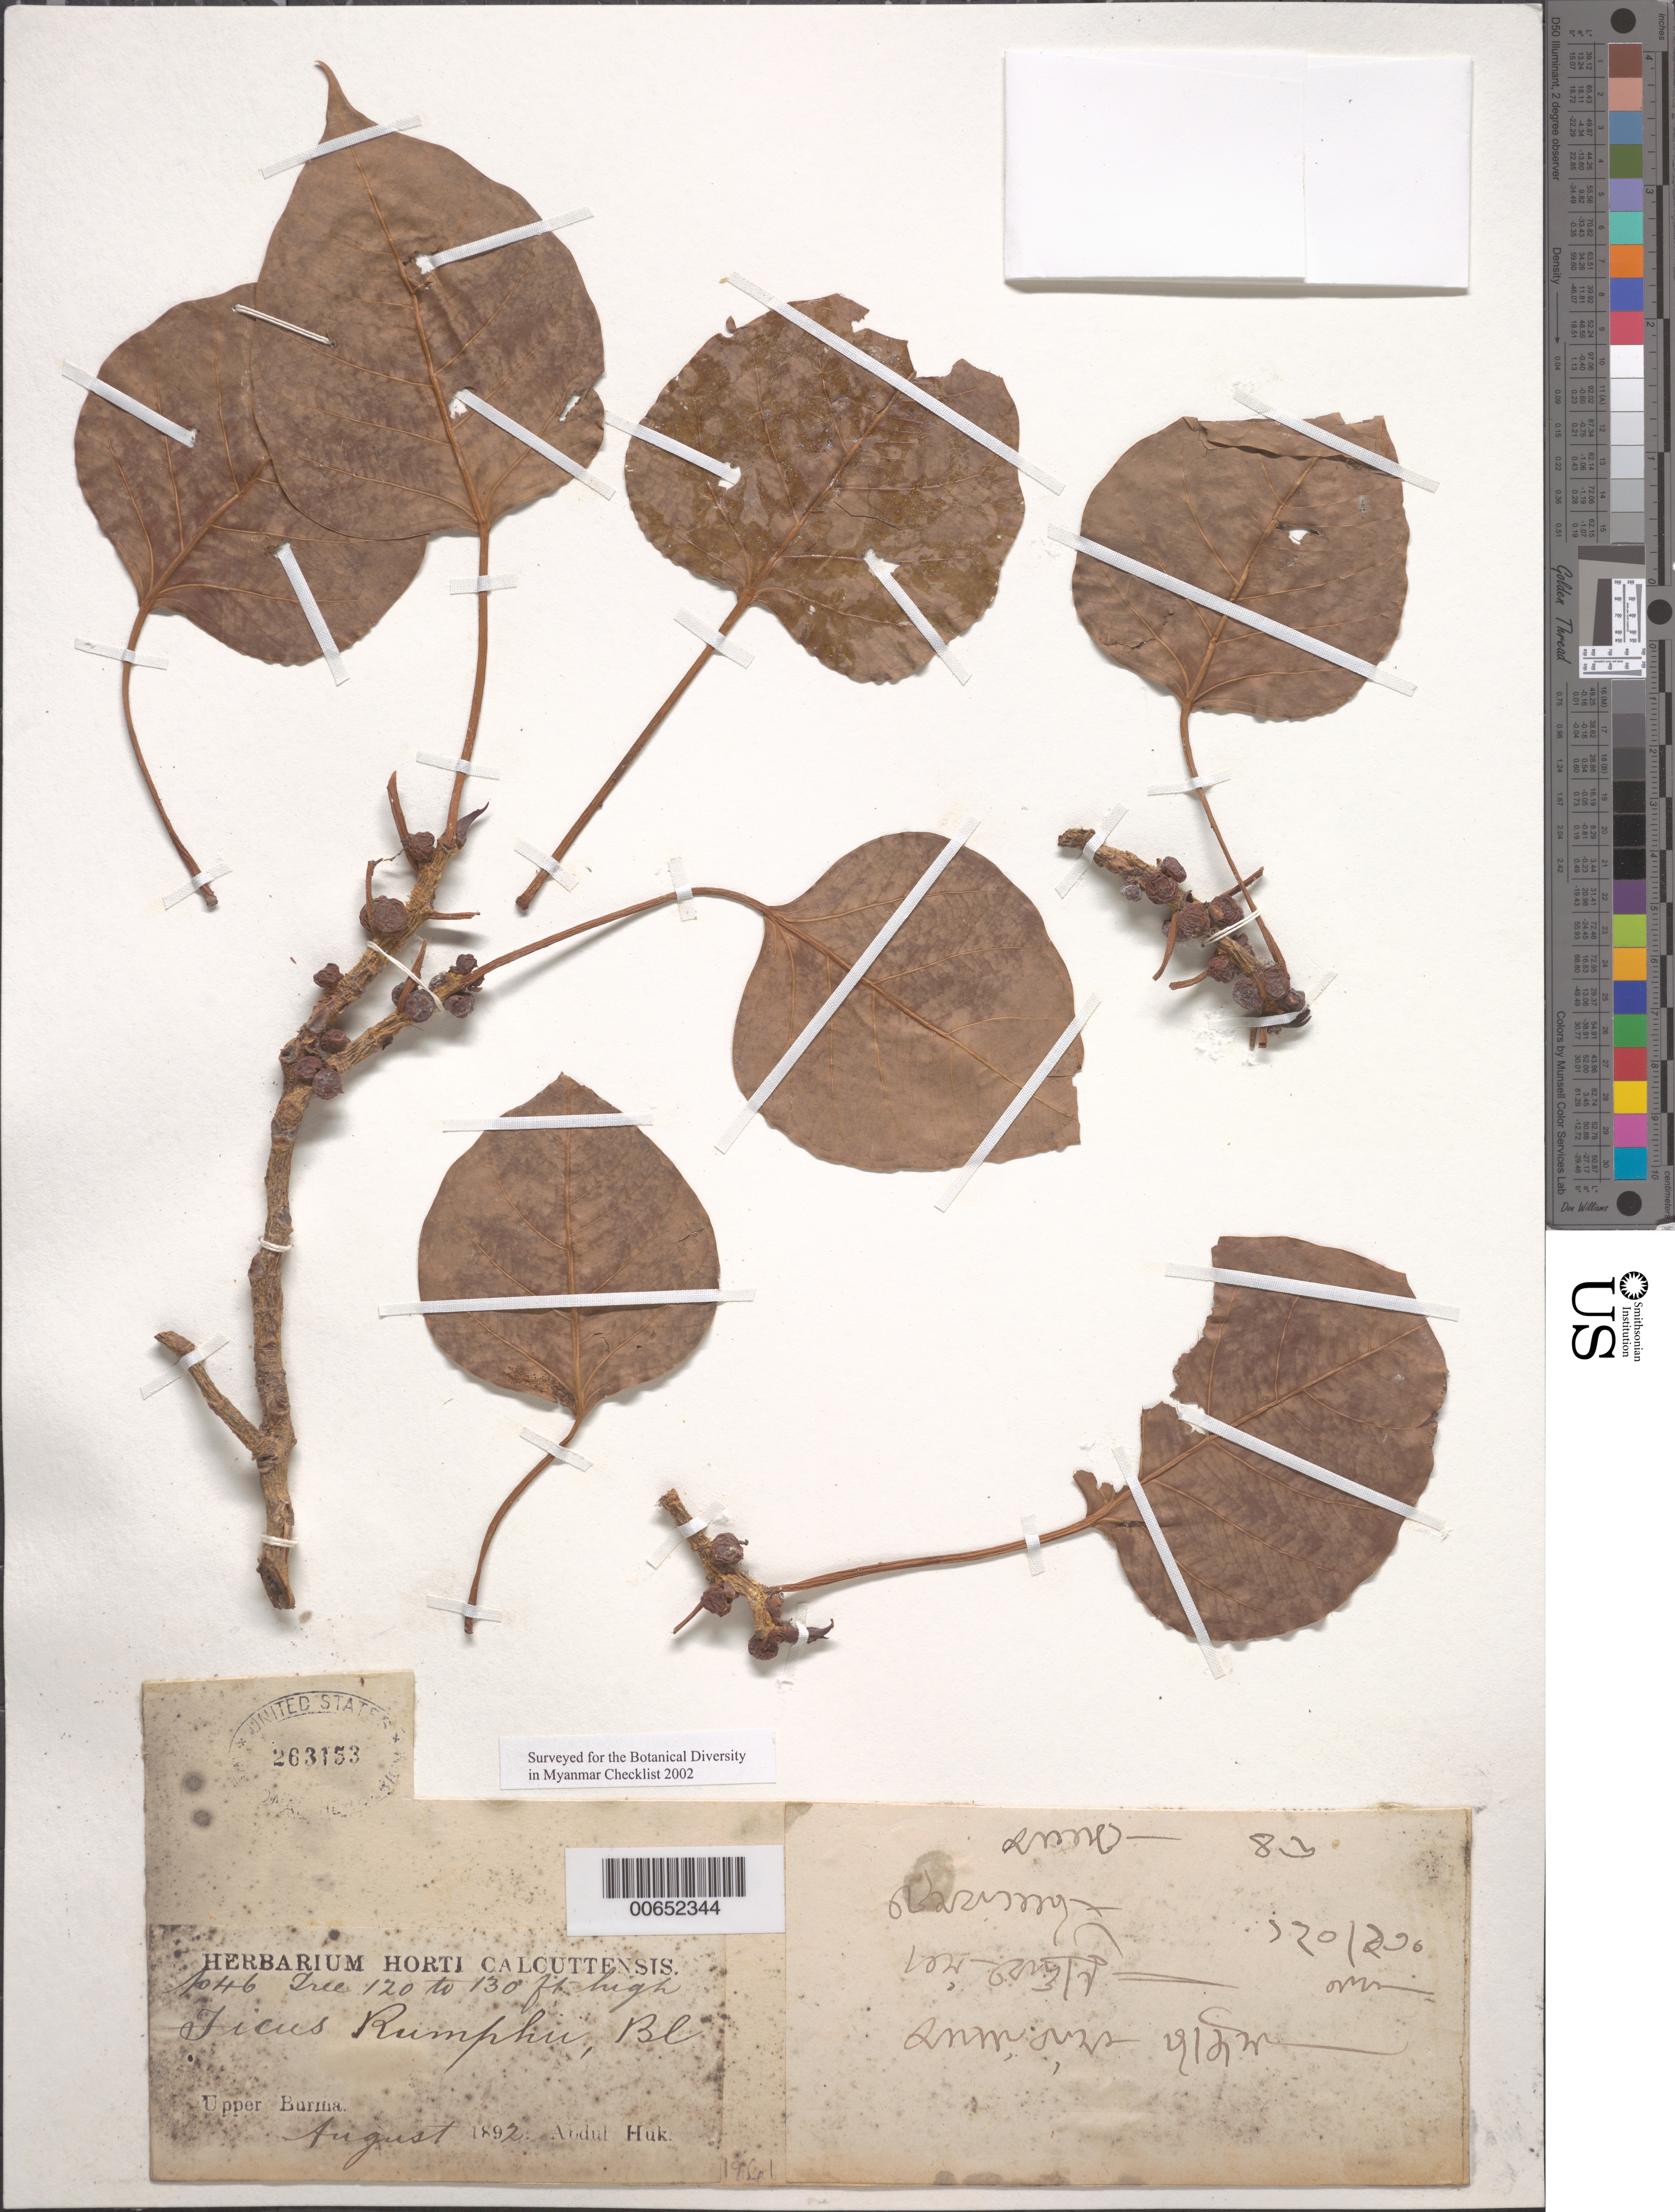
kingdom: Plantae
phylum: Tracheophyta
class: Magnoliopsida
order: Rosales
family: Moraceae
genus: Ficus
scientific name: Ficus rumphii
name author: Blume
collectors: A. Huk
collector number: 1046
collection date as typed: Aug 1892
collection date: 1892-08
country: Myanmar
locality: Upper Burma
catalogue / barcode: US 263153